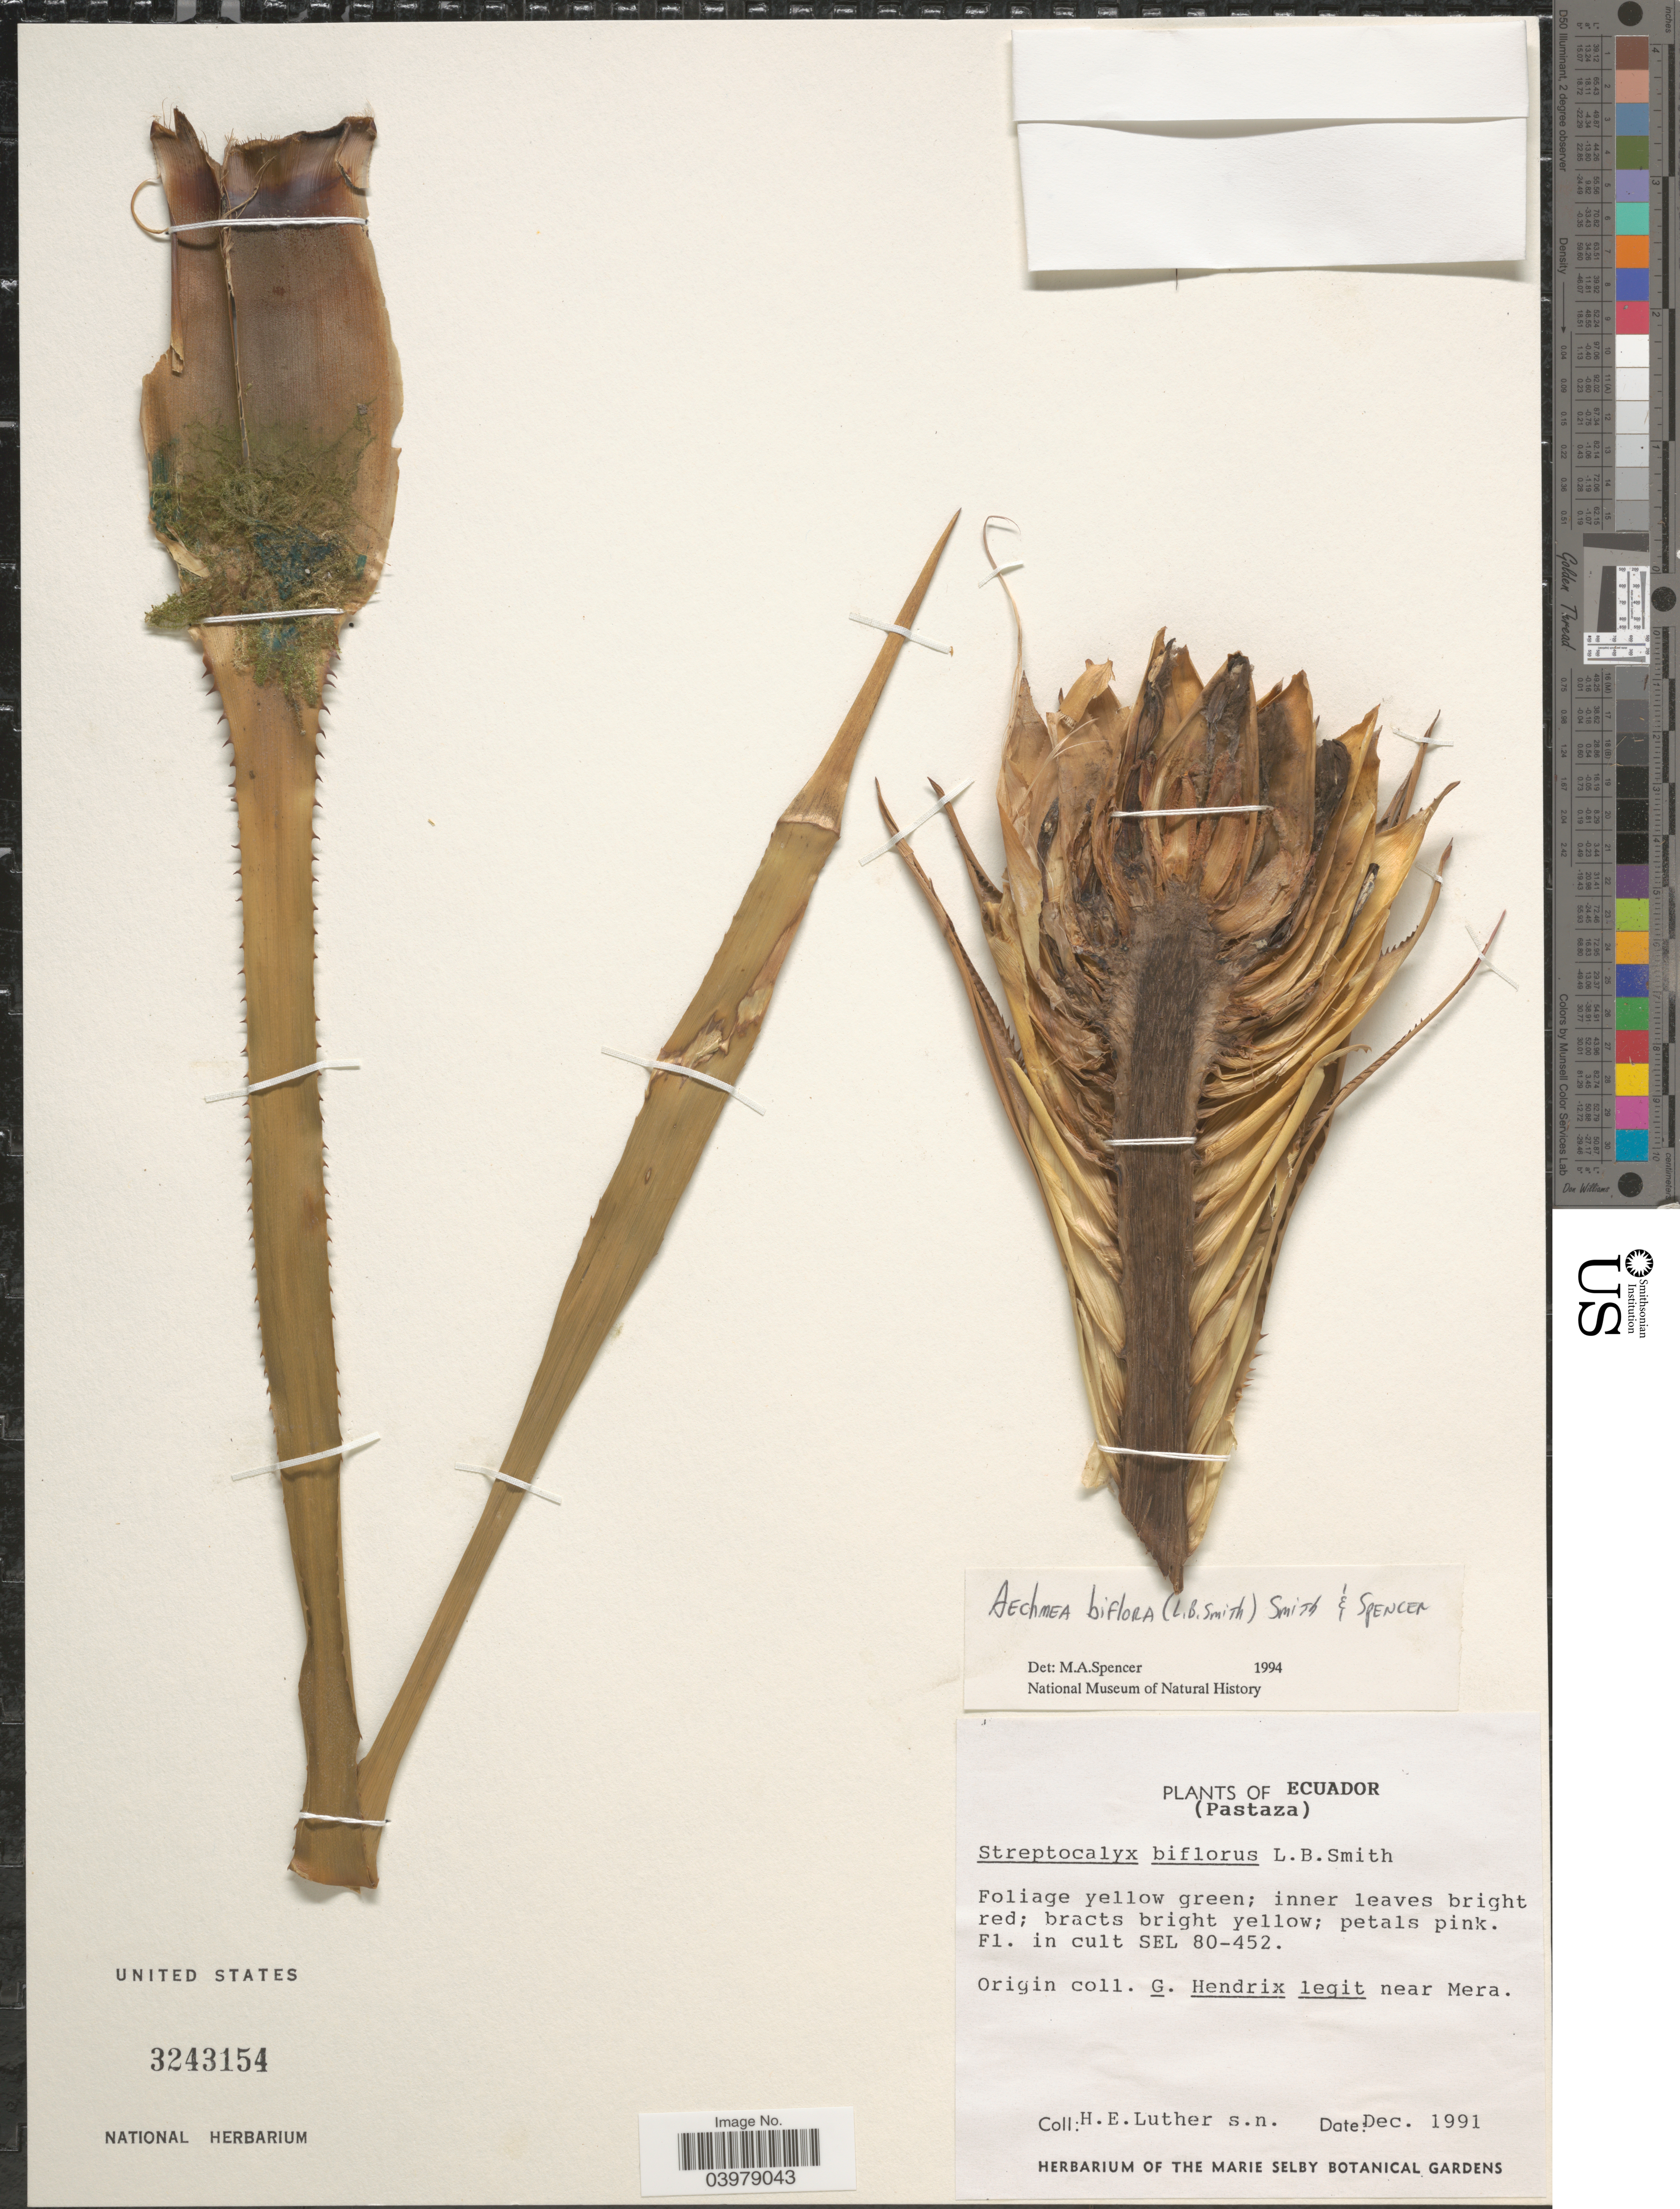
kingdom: Plantae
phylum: Tracheophyta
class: Liliopsida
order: Poales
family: Bromeliaceae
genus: Aechmea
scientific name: Aechmea biflora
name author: (L.B. Sm.) L.B. Sm. & M.A. Spencer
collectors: H. Luther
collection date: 1991-12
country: Ecuador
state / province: Esmeraldas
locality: near Mera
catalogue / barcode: US 3243154